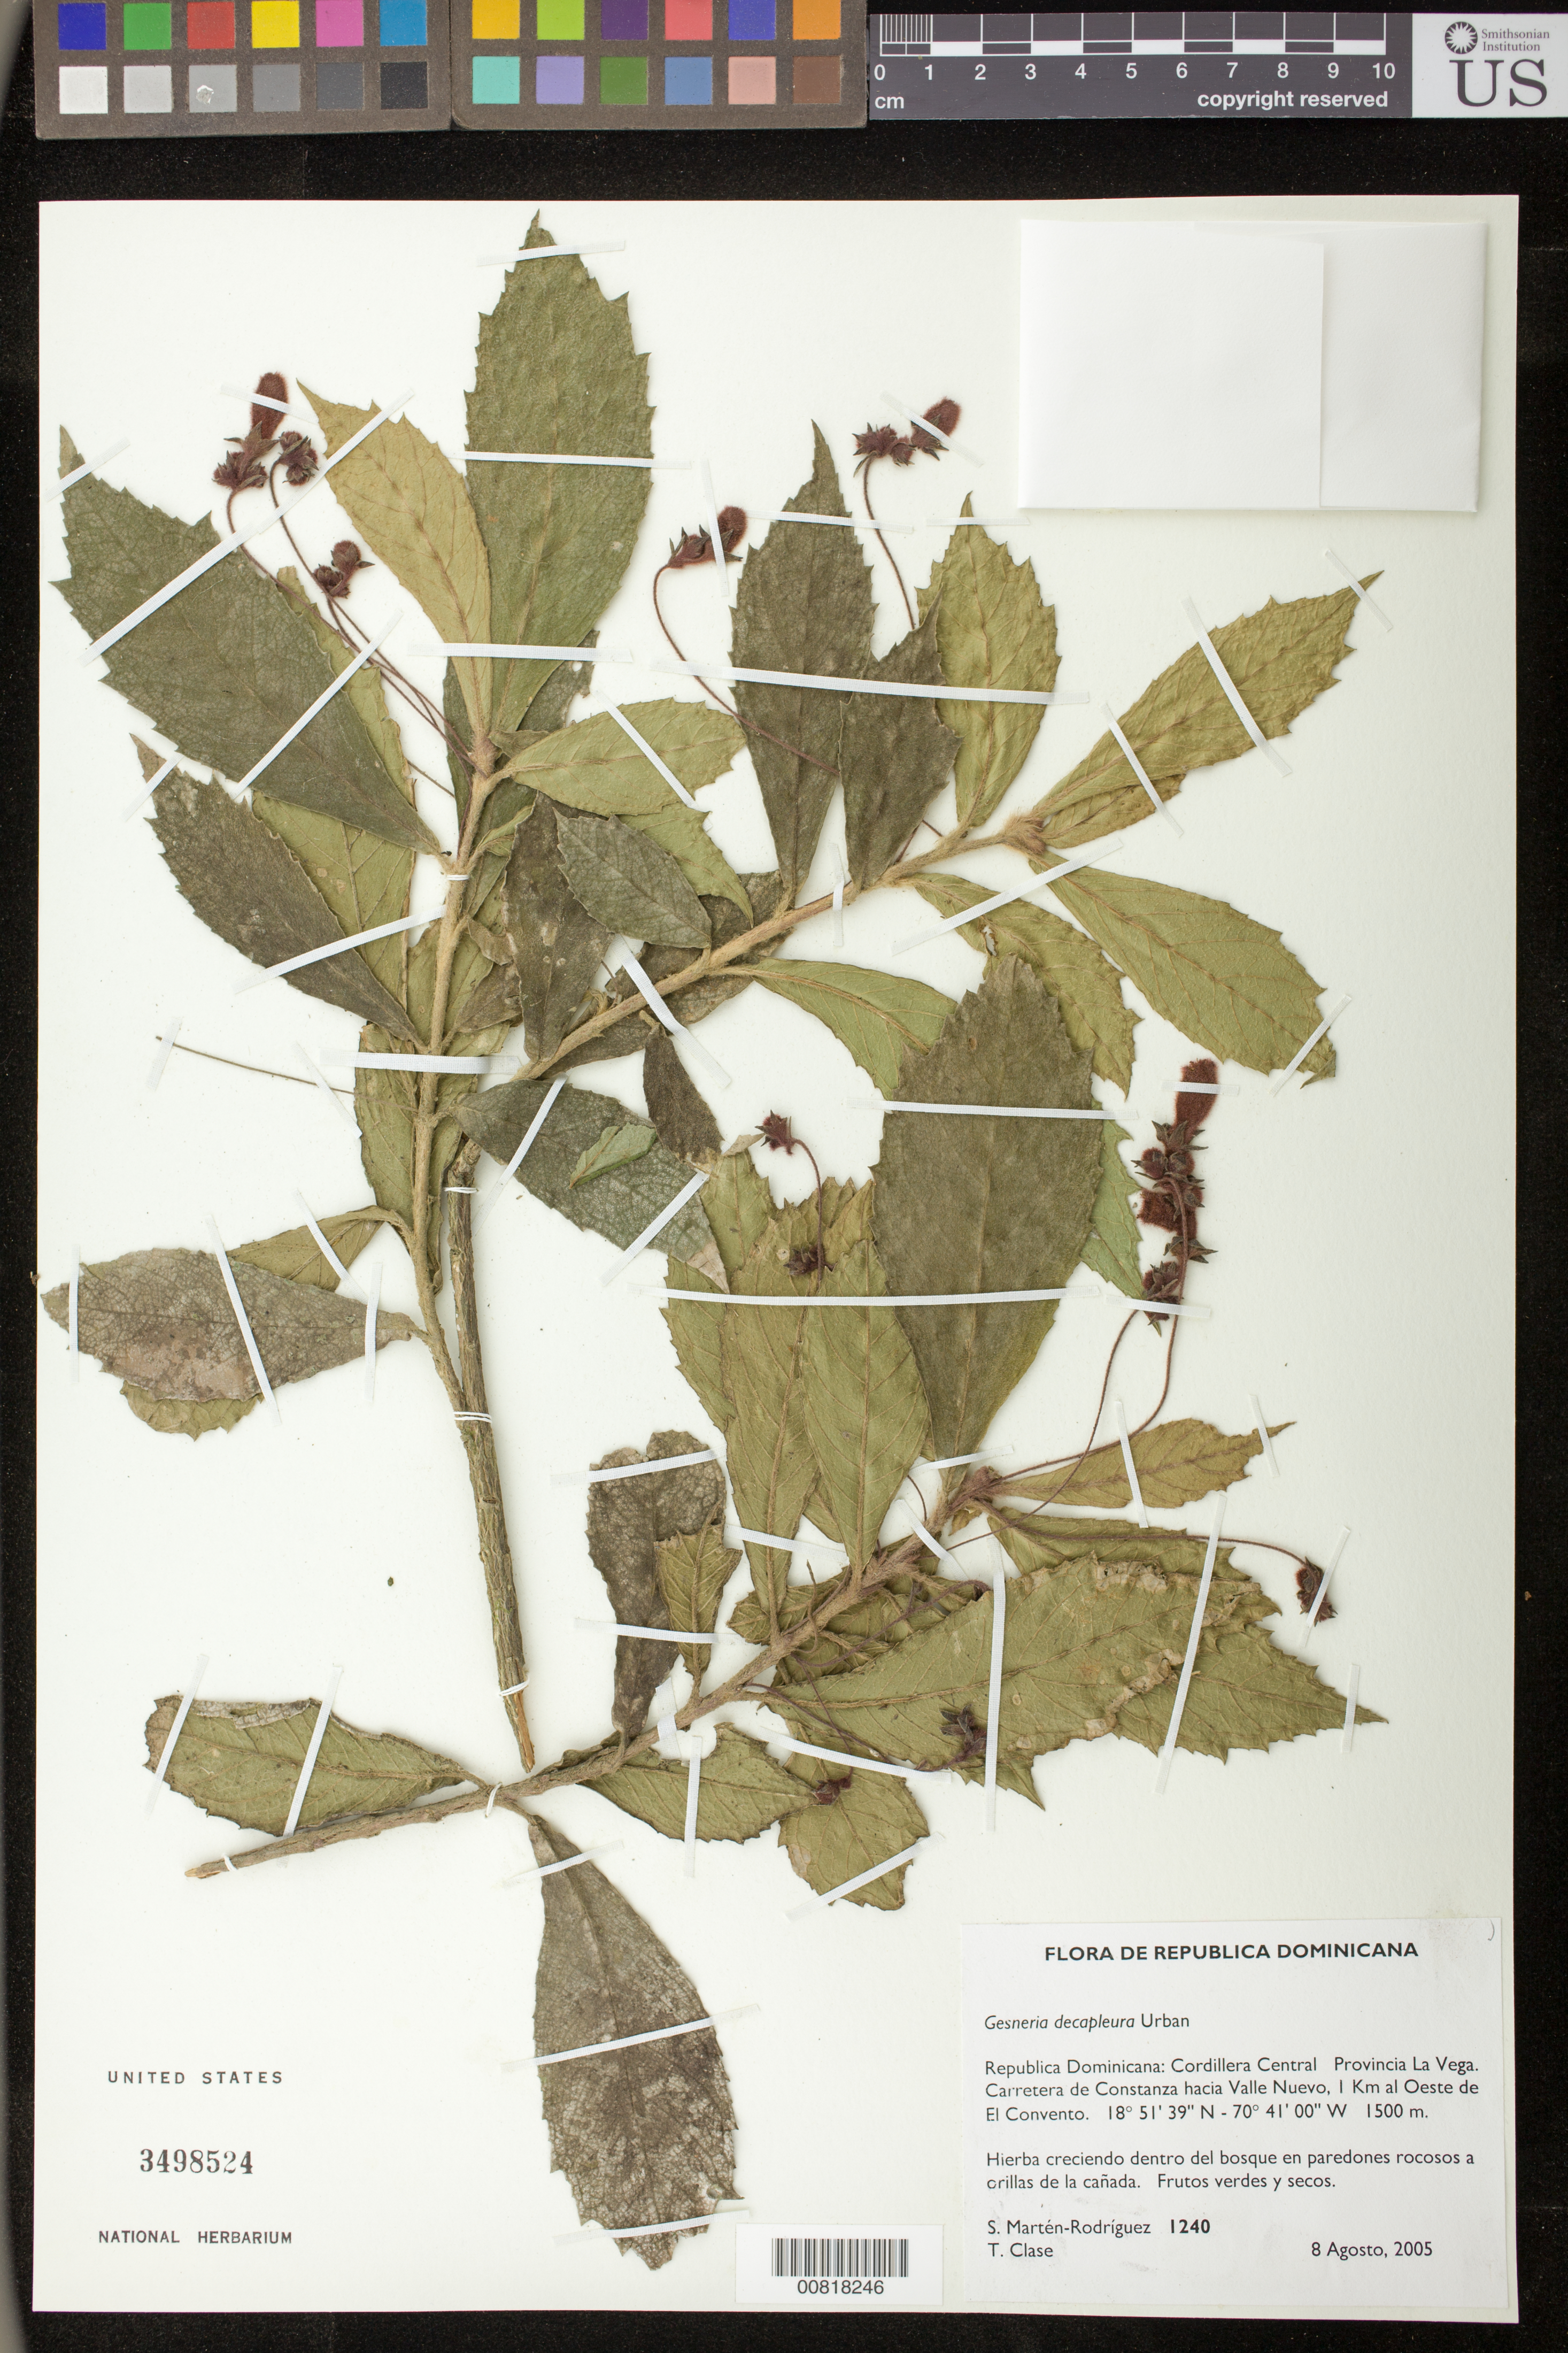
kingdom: Plantae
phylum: Tracheophyta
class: Magnoliopsida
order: Lamiales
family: Gesneriaceae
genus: Gesneria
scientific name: Gesneria decapleura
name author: Urb.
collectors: S. Martén-Rodríguez & T. Clase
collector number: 1240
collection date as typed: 08 Aug 2005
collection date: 2005-08-08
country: Dominican Republic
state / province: La Vega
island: Hispaniola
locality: Republica Dominicana: Cordillera Central. Provincia La Vega. Carretera de constanza hacia Valle Nuevo, 1 km al Oueste de El Convento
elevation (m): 1500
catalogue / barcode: US 3498524